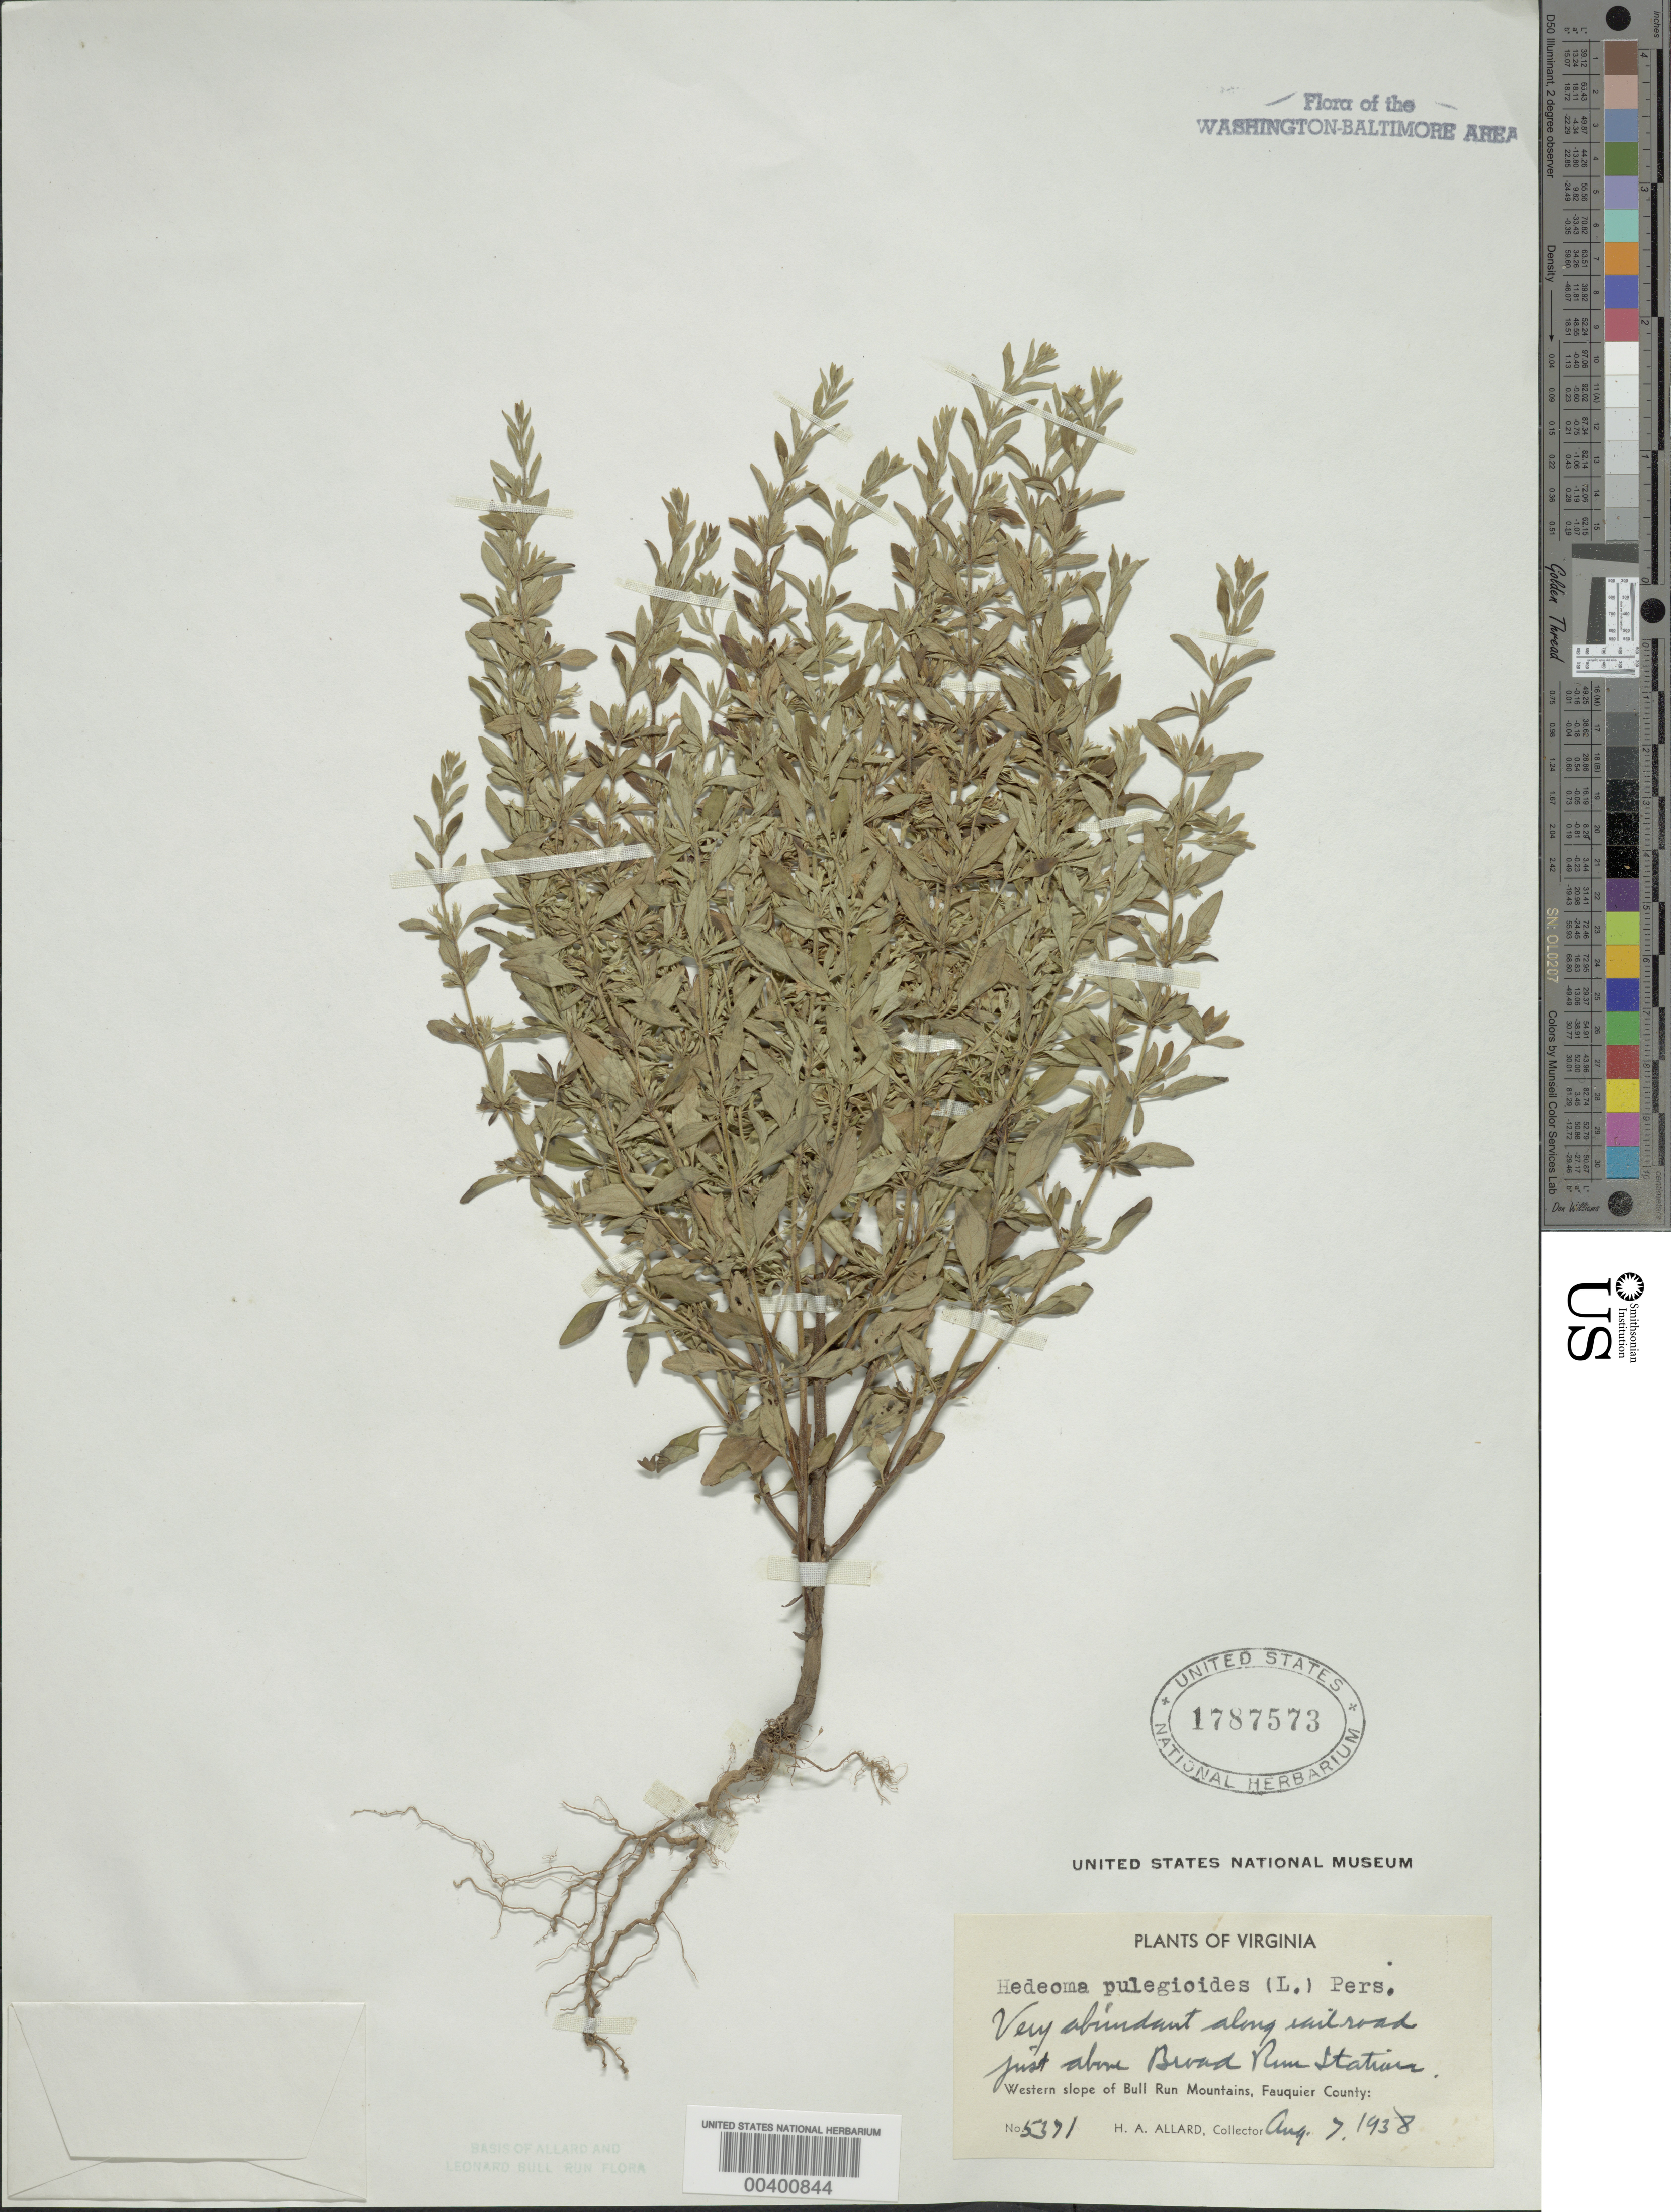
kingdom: Plantae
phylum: Tracheophyta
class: Magnoliopsida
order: Lamiales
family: Lamiaceae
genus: Hedeoma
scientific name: Hedeoma pulegioides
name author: (L.) Pers.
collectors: H. A. Allard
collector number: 5371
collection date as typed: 07 Aug 1938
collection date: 1938-08-07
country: United States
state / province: Virginia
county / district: Fauquier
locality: Above Broad Run Station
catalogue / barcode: US 1787573